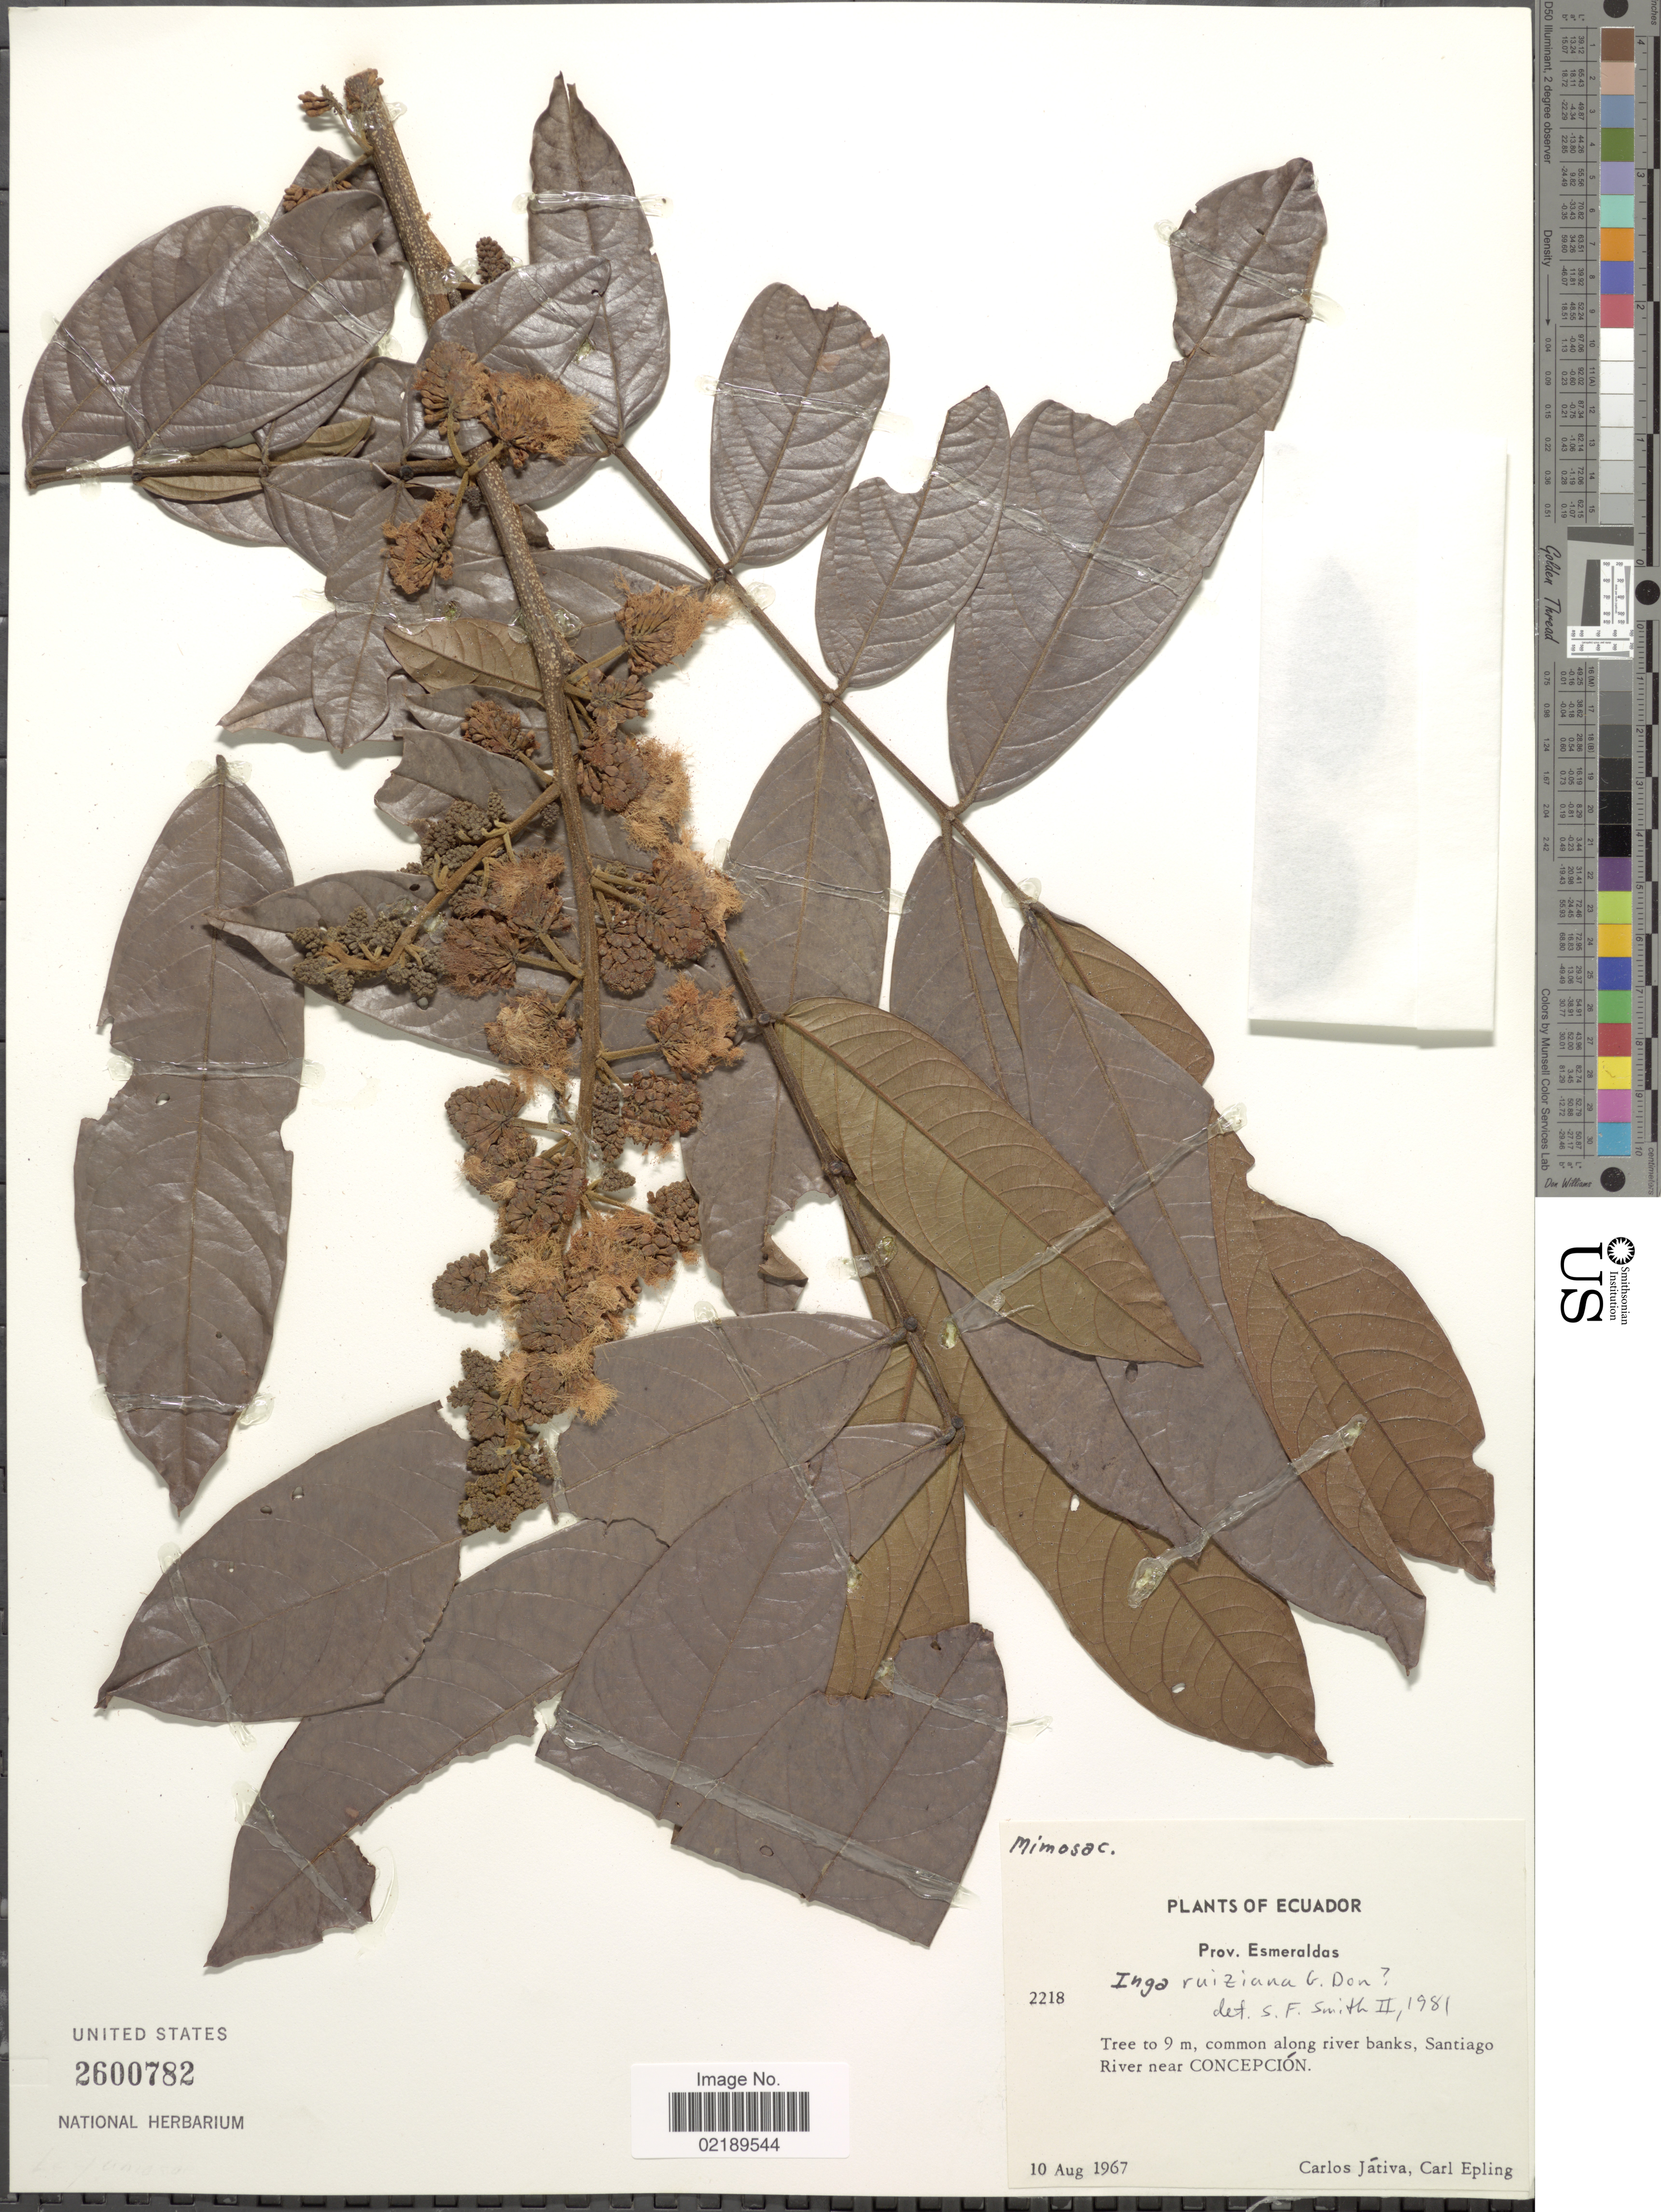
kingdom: Plantae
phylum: Tracheophyta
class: Magnoliopsida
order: Fabales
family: Fabaceae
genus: Inga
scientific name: Inga ruiziana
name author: G. Don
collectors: C. D. Játiva & C. C. Epling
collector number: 2218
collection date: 1967-08-10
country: Ecuador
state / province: Esmeraldas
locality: Common along river banks, Santiago River near Concepcion.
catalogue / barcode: US 2600782